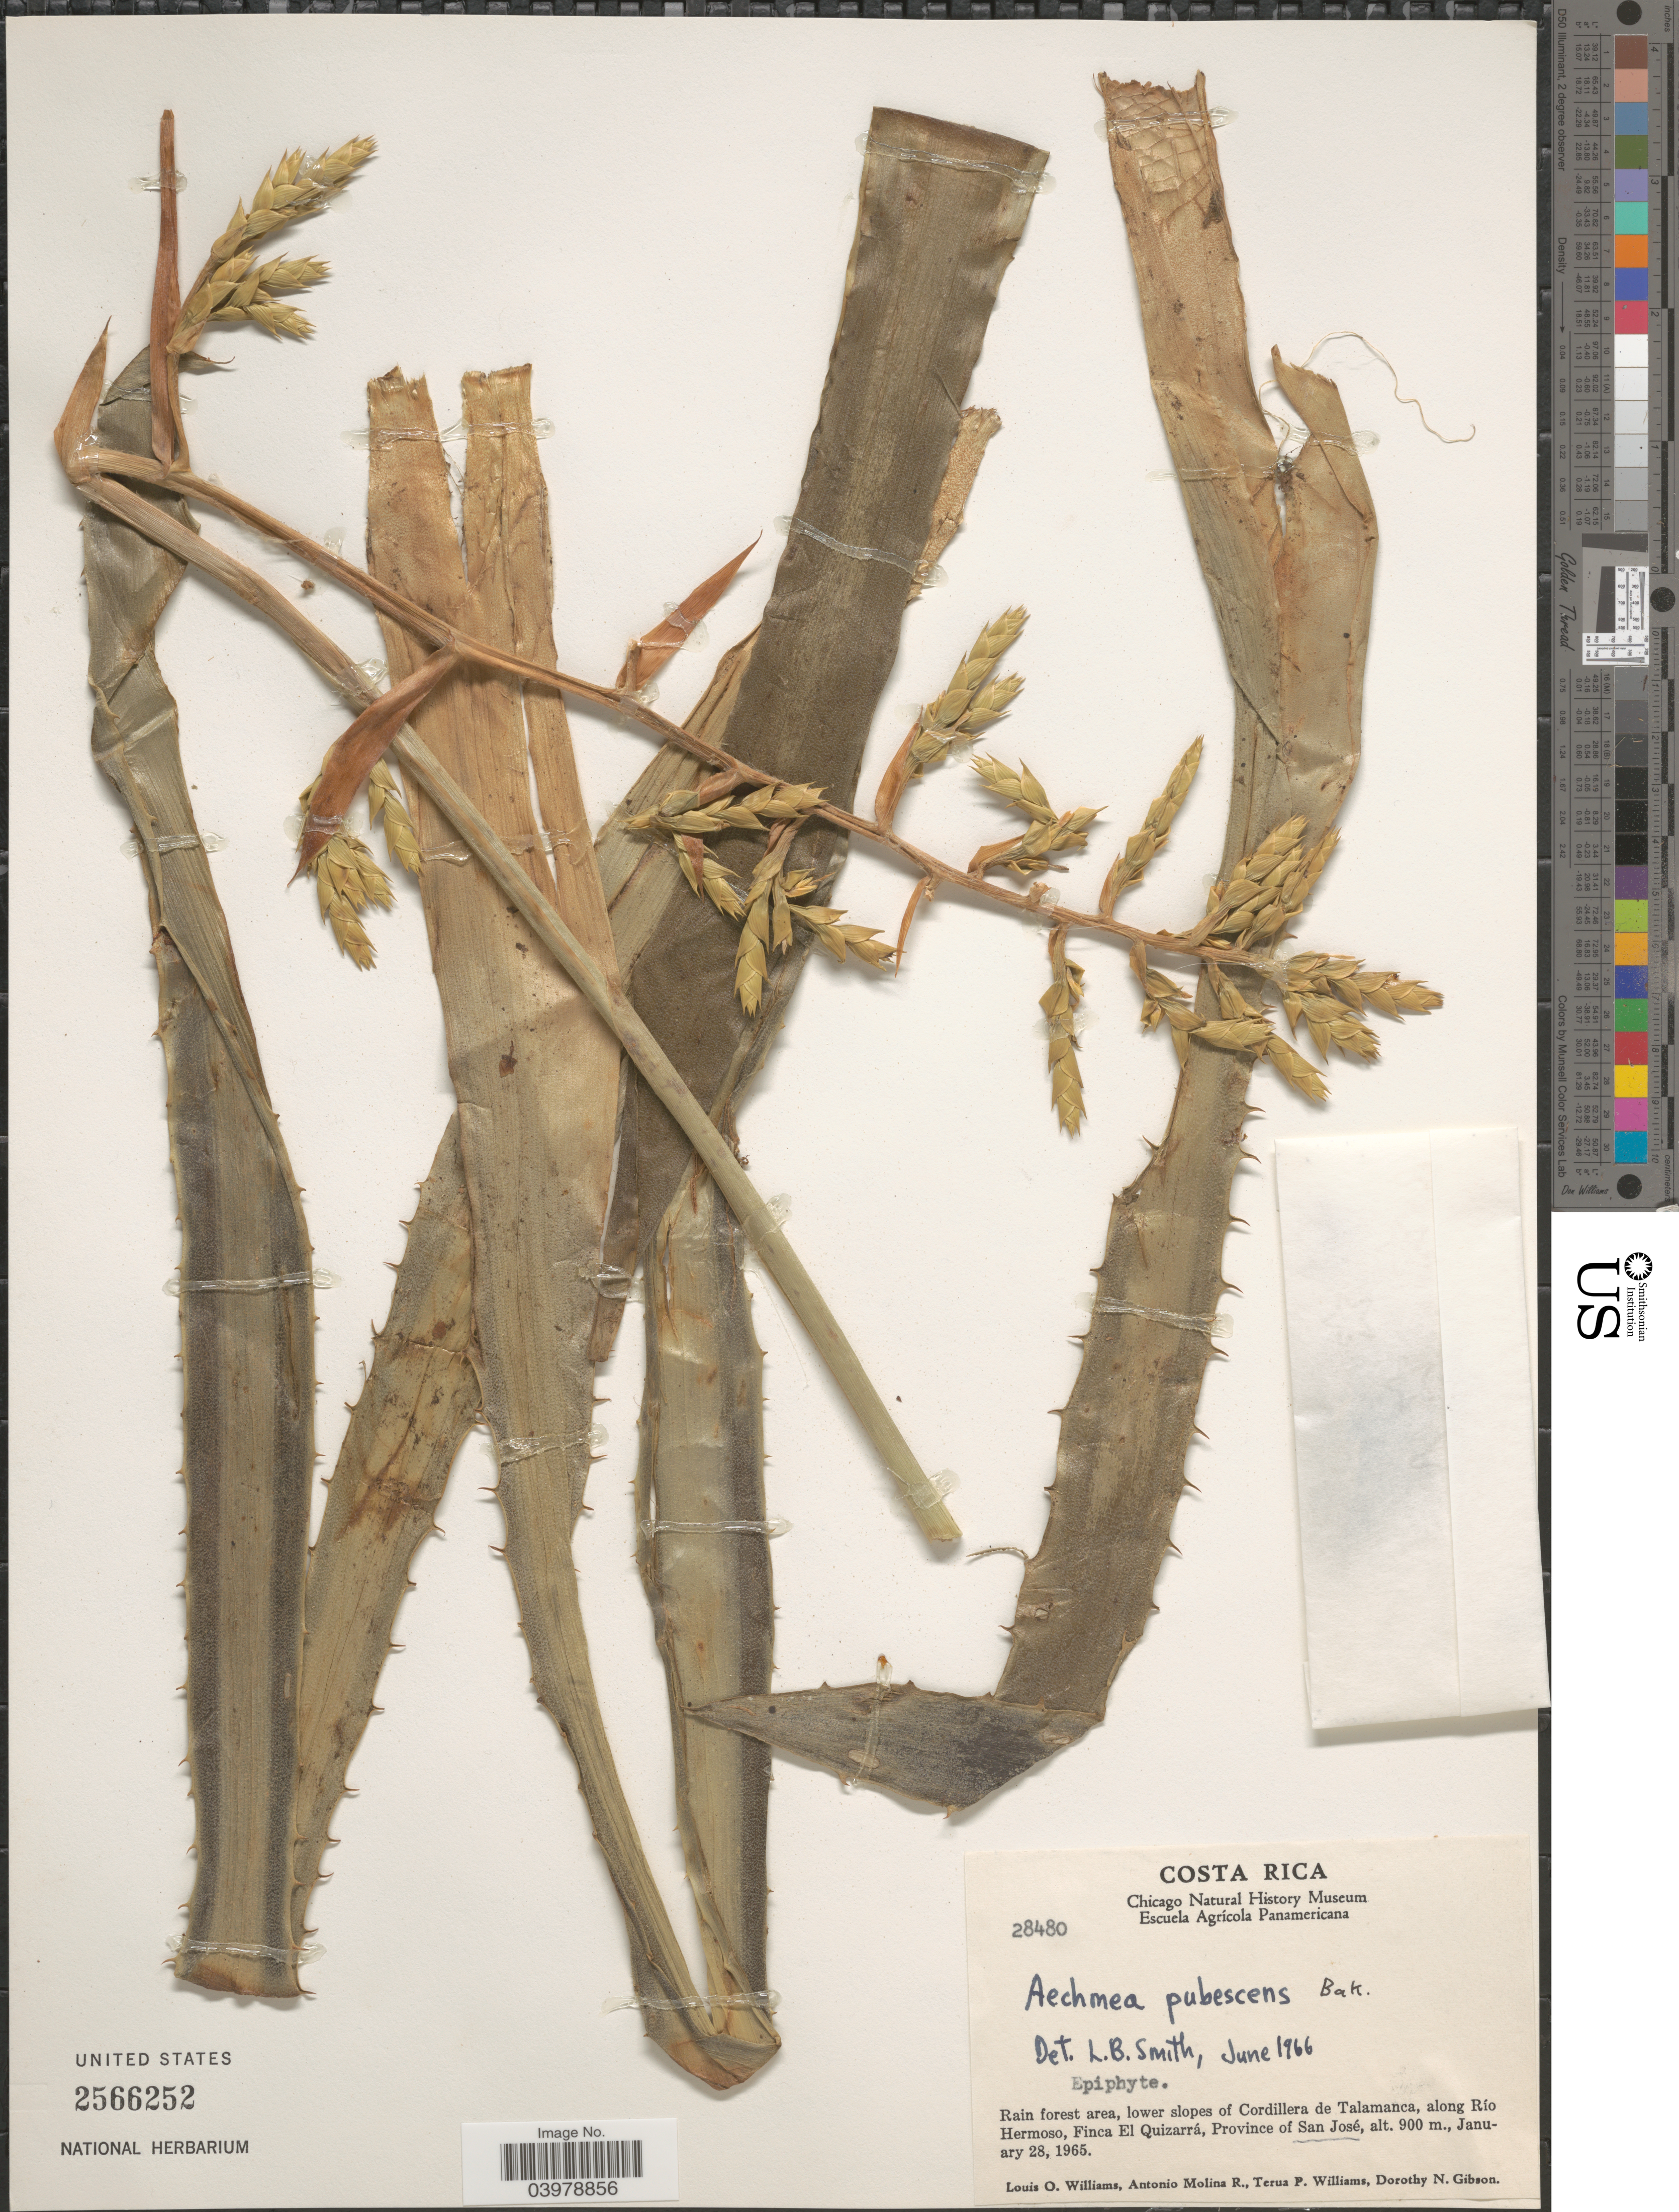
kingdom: Plantae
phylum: Tracheophyta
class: Liliopsida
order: Poales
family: Bromeliaceae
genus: Aechmea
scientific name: Aechmea pubescens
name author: Baker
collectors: L. O. Williams, A. Molina R., T. Williams & D. N. Gibson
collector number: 28480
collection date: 1965-01-28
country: Costa Rica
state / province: San José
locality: Rain forest area, lower slopes of Cordillera de Talamanca, along Río Hermoso, Finca El Quizarrá.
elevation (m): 900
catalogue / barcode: US 2566252